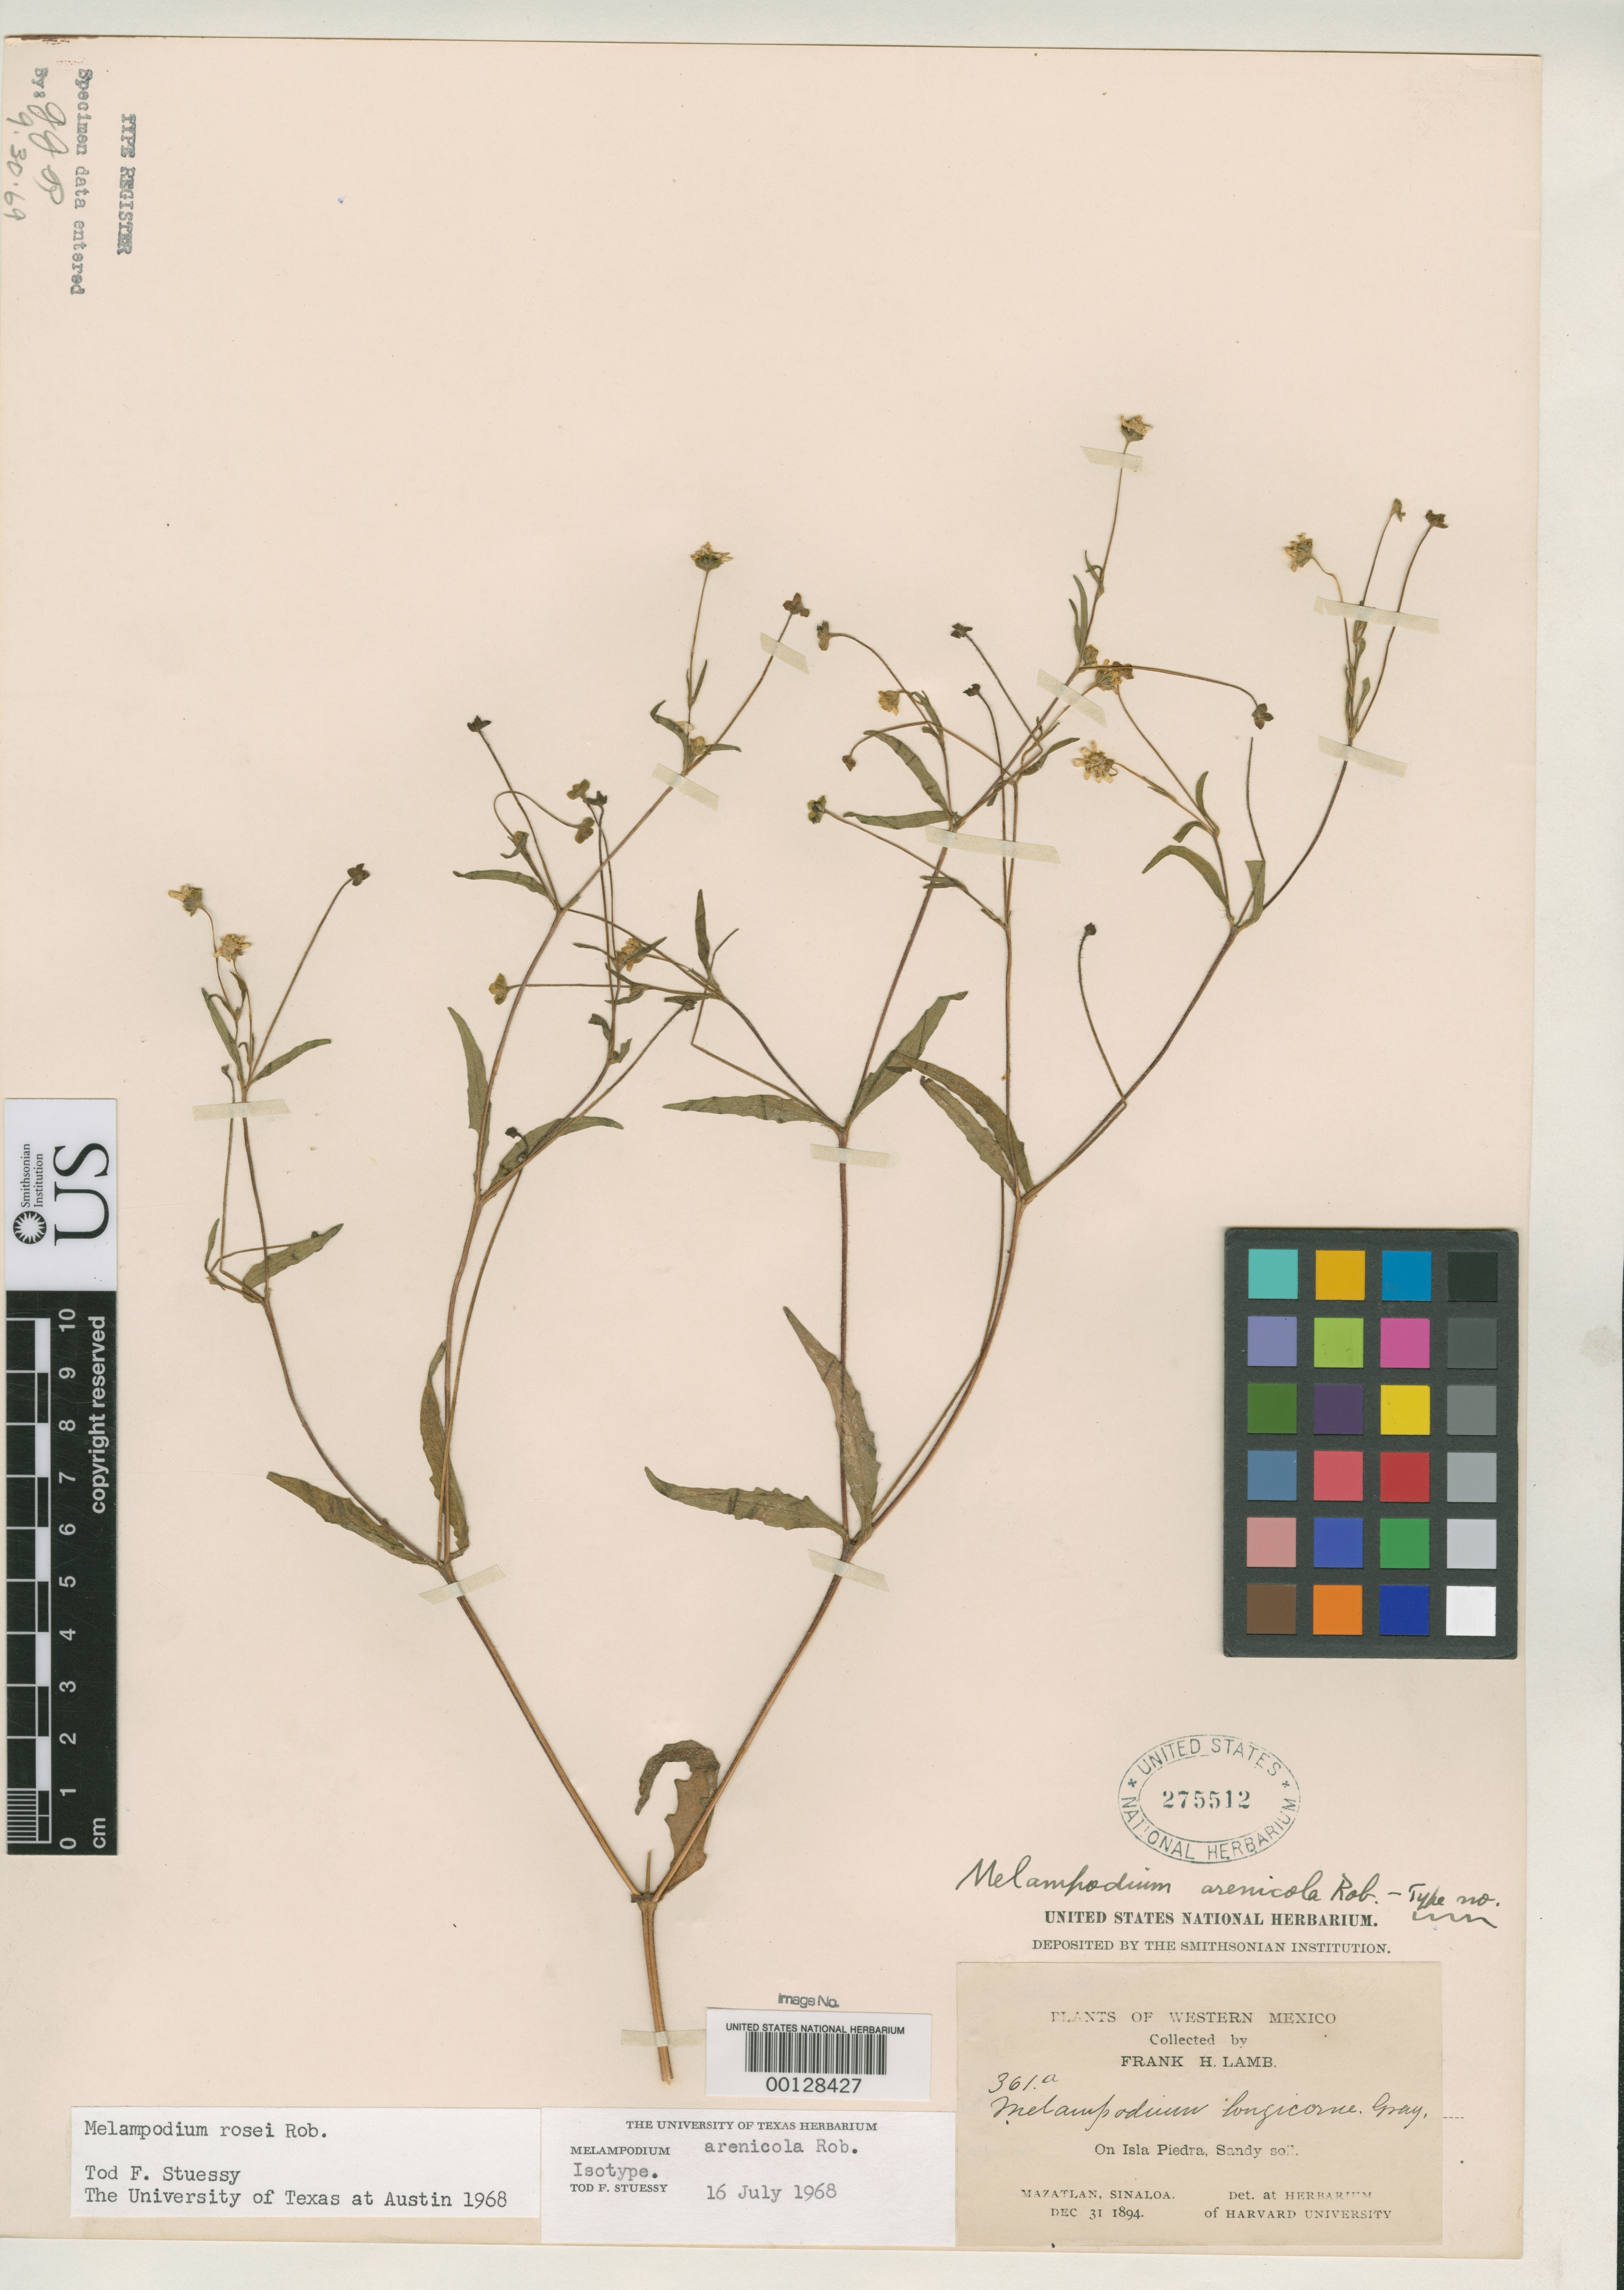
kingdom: Plantae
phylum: Tracheophyta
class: Magnoliopsida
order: Asterales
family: Asteraceae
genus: Melampodium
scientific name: Melampodium arenicola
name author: B.L. Rob.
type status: Isotype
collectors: F. H. Lamb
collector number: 361a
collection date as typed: Dec 31 1894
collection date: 1894-12-31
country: Mexico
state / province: Sinaloa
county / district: Mazatlán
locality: Isla Piedra.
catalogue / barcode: US 275512